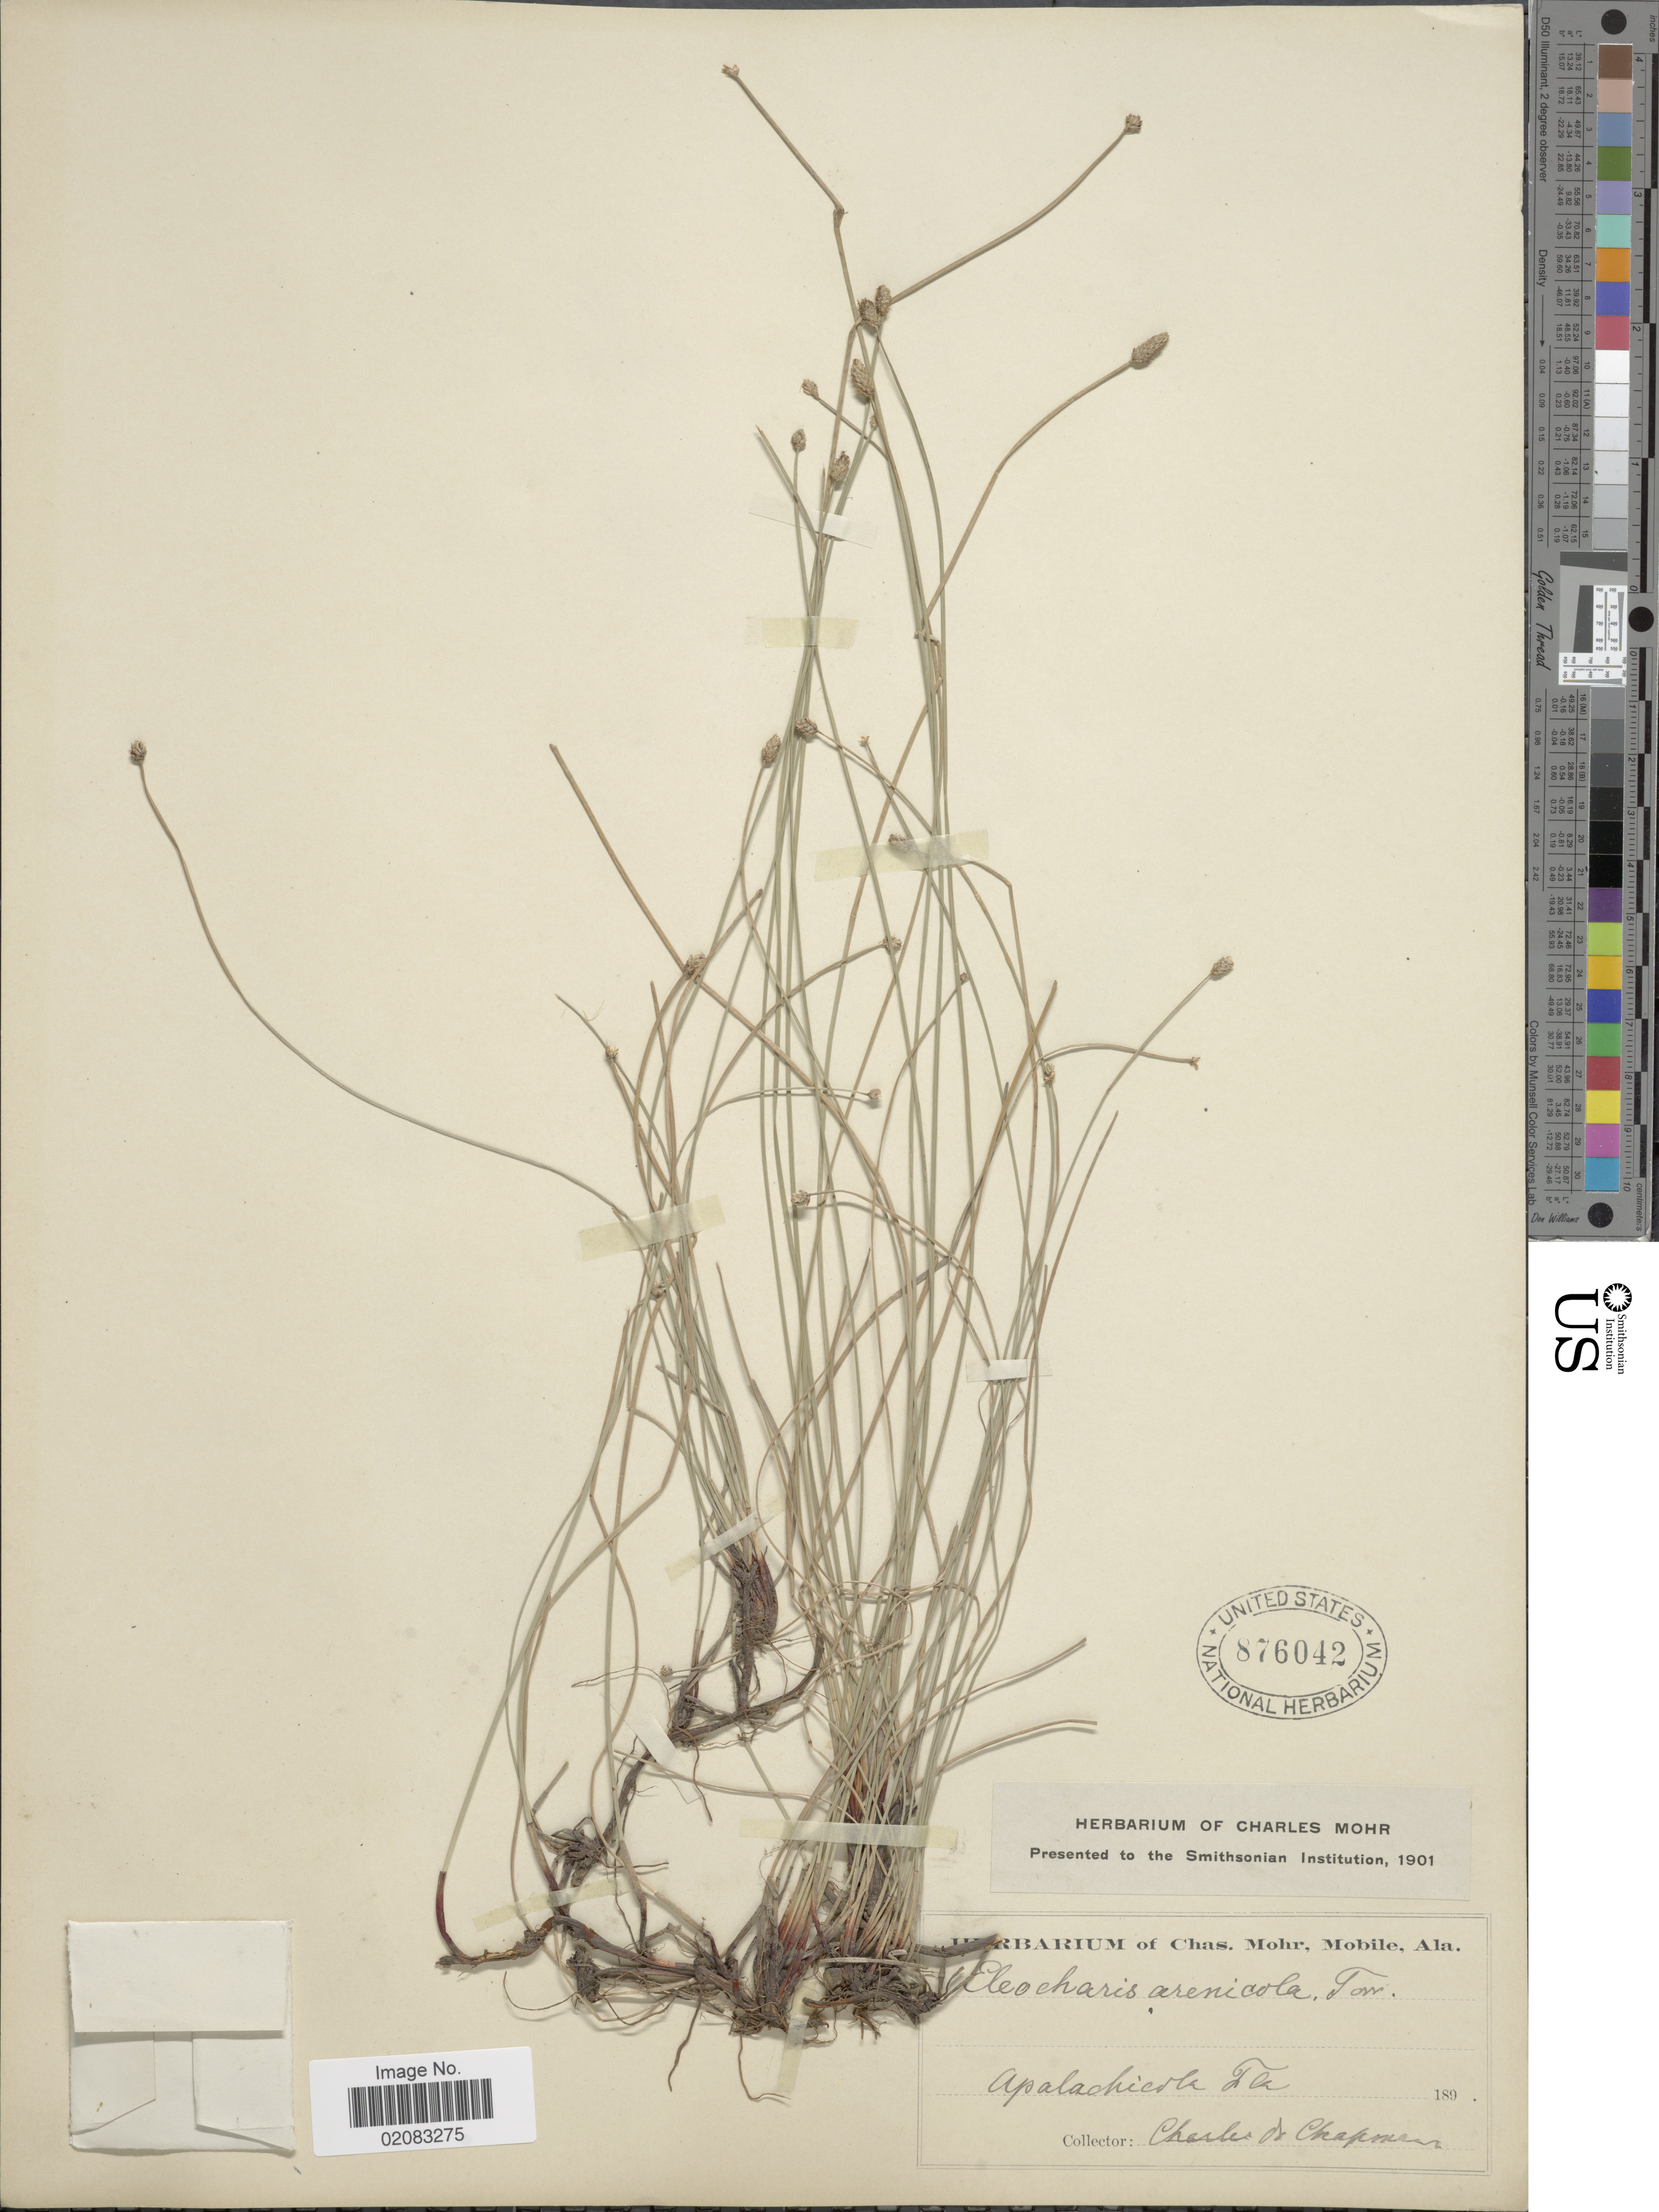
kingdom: Plantae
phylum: Tracheophyta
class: Liliopsida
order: Poales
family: Cyperaceae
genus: Eleocharis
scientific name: Eleocharis montevidensis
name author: Kunth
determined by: Strong, Mark T., (BOT), Smithsonian Institution - National Museum of Natural History (UNITED STATES)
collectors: C. Chapman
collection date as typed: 189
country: United States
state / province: Florida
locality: Apalachicola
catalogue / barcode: US 876042